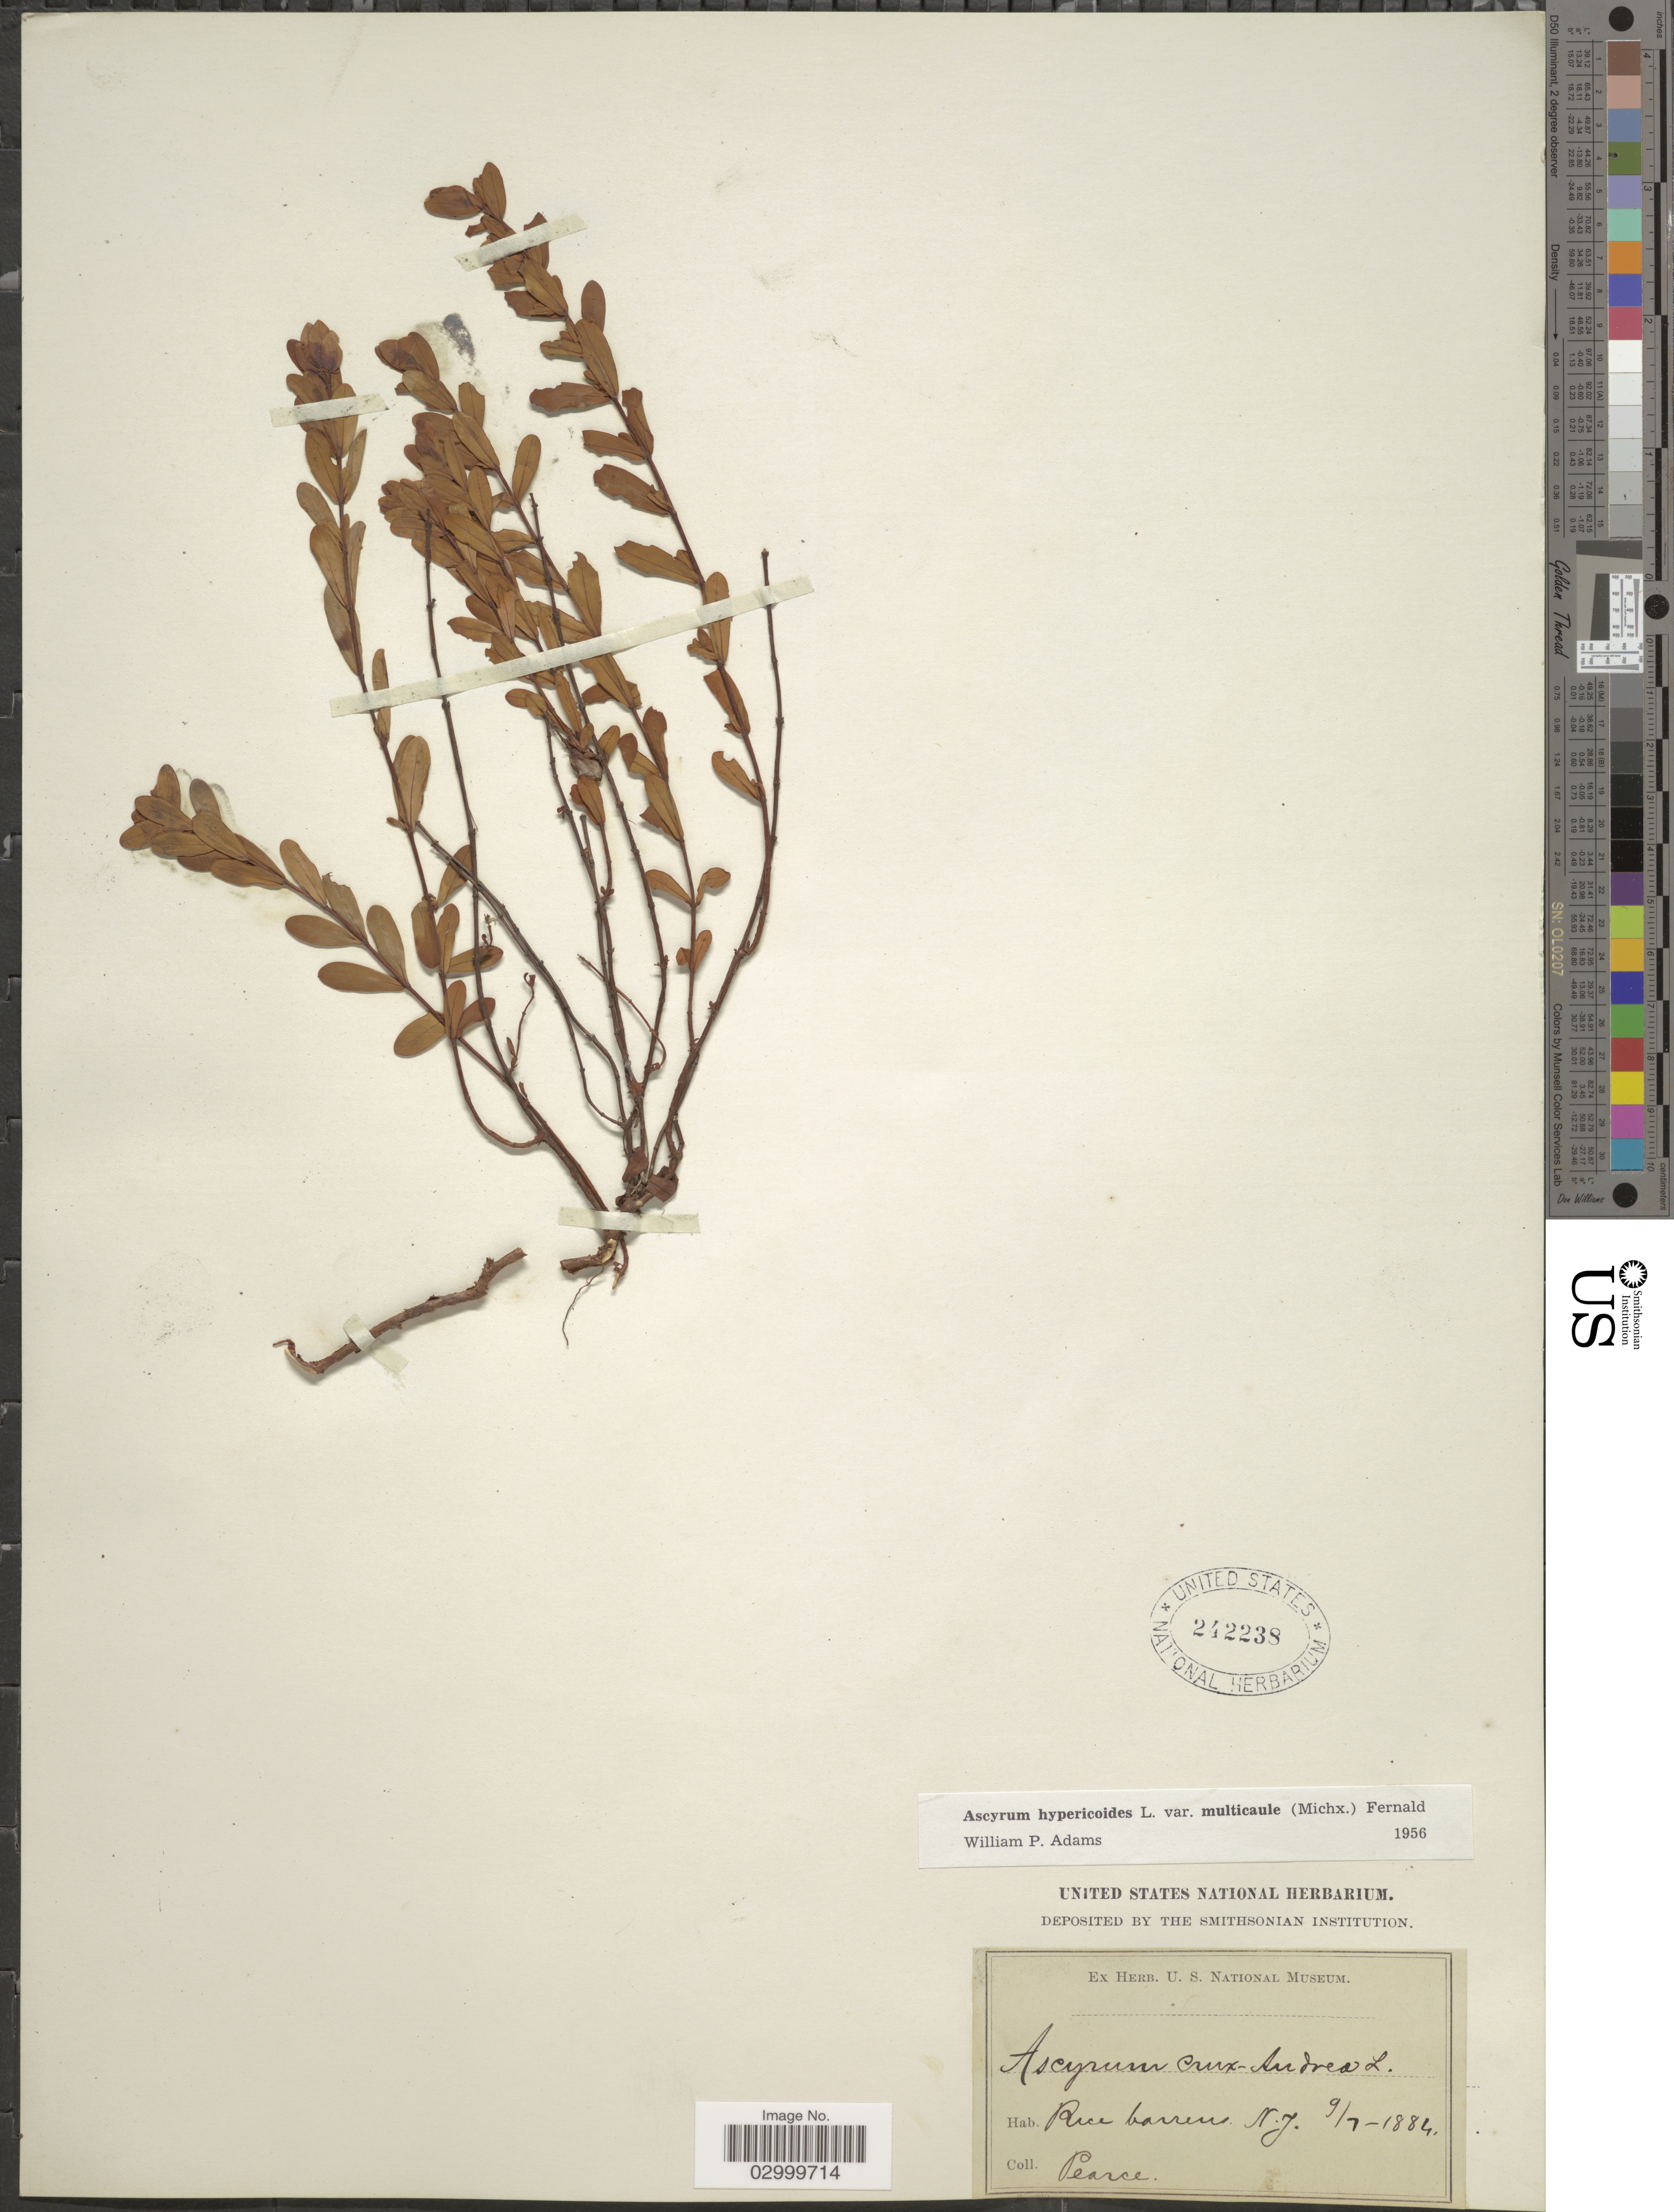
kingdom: Plantae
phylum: Tracheophyta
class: Magnoliopsida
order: Malpighiales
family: Hypericaceae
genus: Hypericum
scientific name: Hypericum stragulum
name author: W.P. Adams & N. Robson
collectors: -. Pearce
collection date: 1884-09-07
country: United States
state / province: New Jersey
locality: Rice barrens.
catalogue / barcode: US 242238